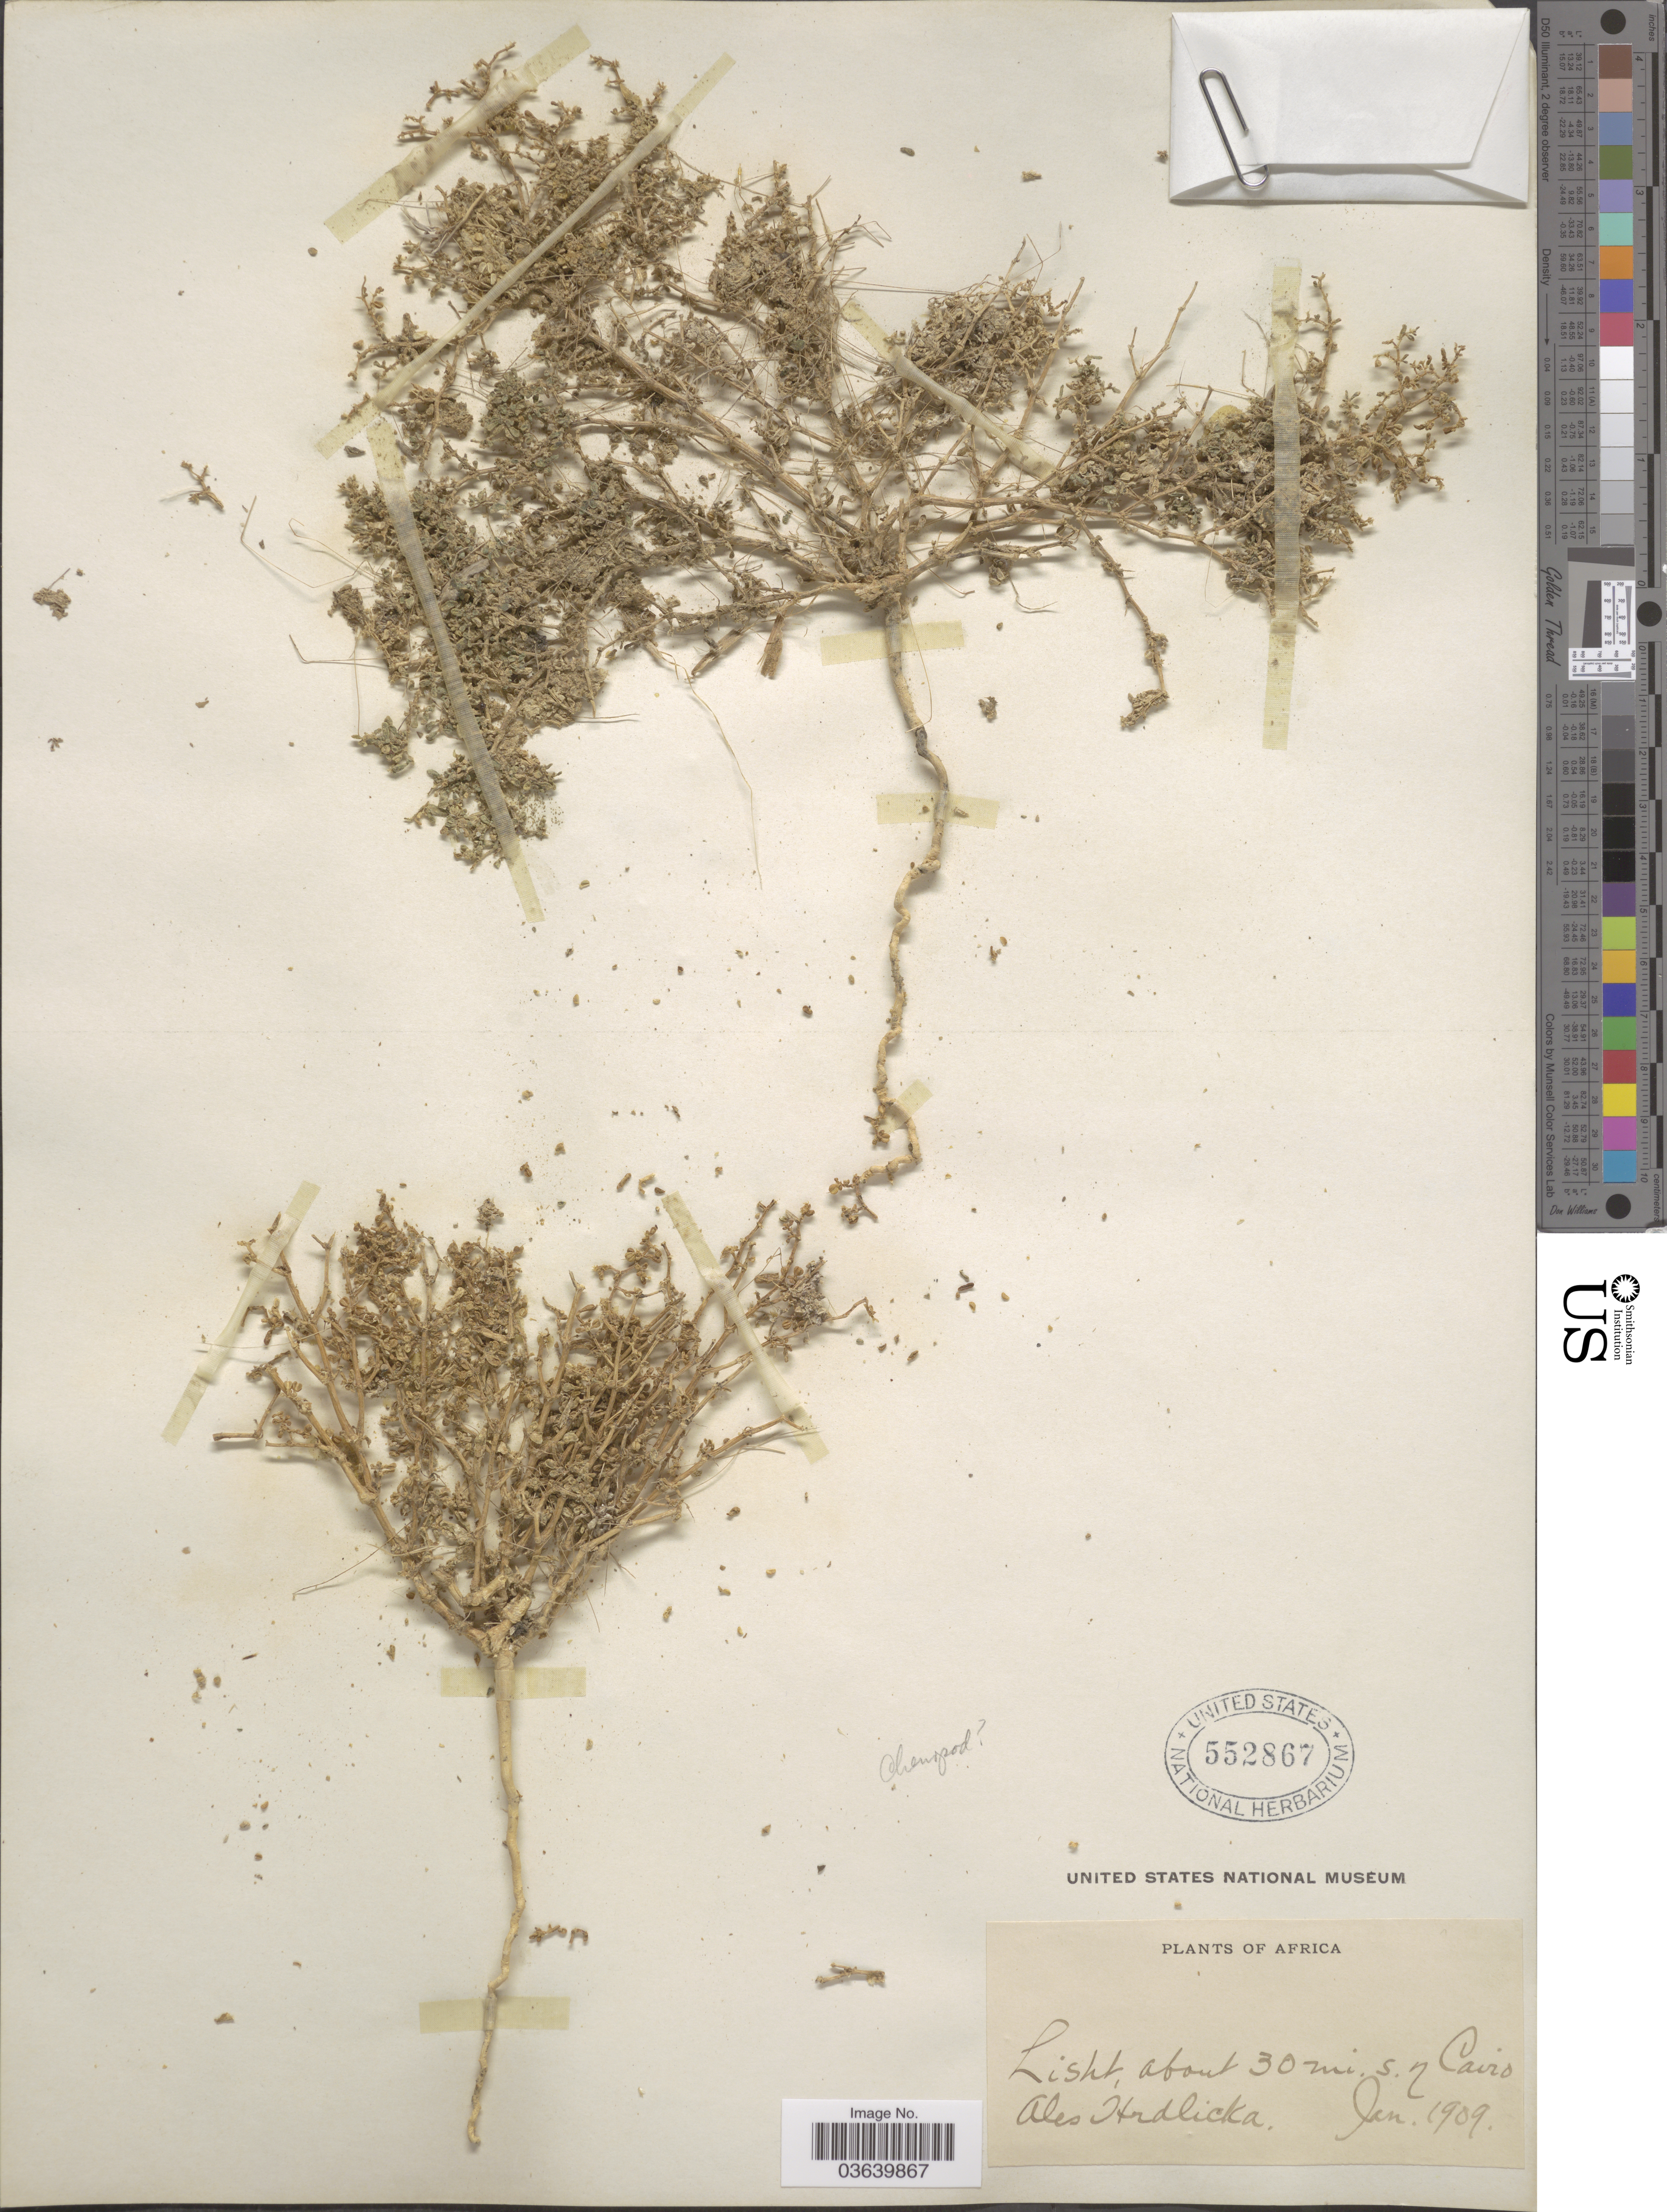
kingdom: Plantae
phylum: Tracheophyta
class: Magnoliopsida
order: Caryophyllales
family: Amaranthaceae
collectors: A. Hrdlicka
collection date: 1909-01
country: Egypt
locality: Africa. Lisht, about 30 mi. s.n. Cairo.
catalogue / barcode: US 552867